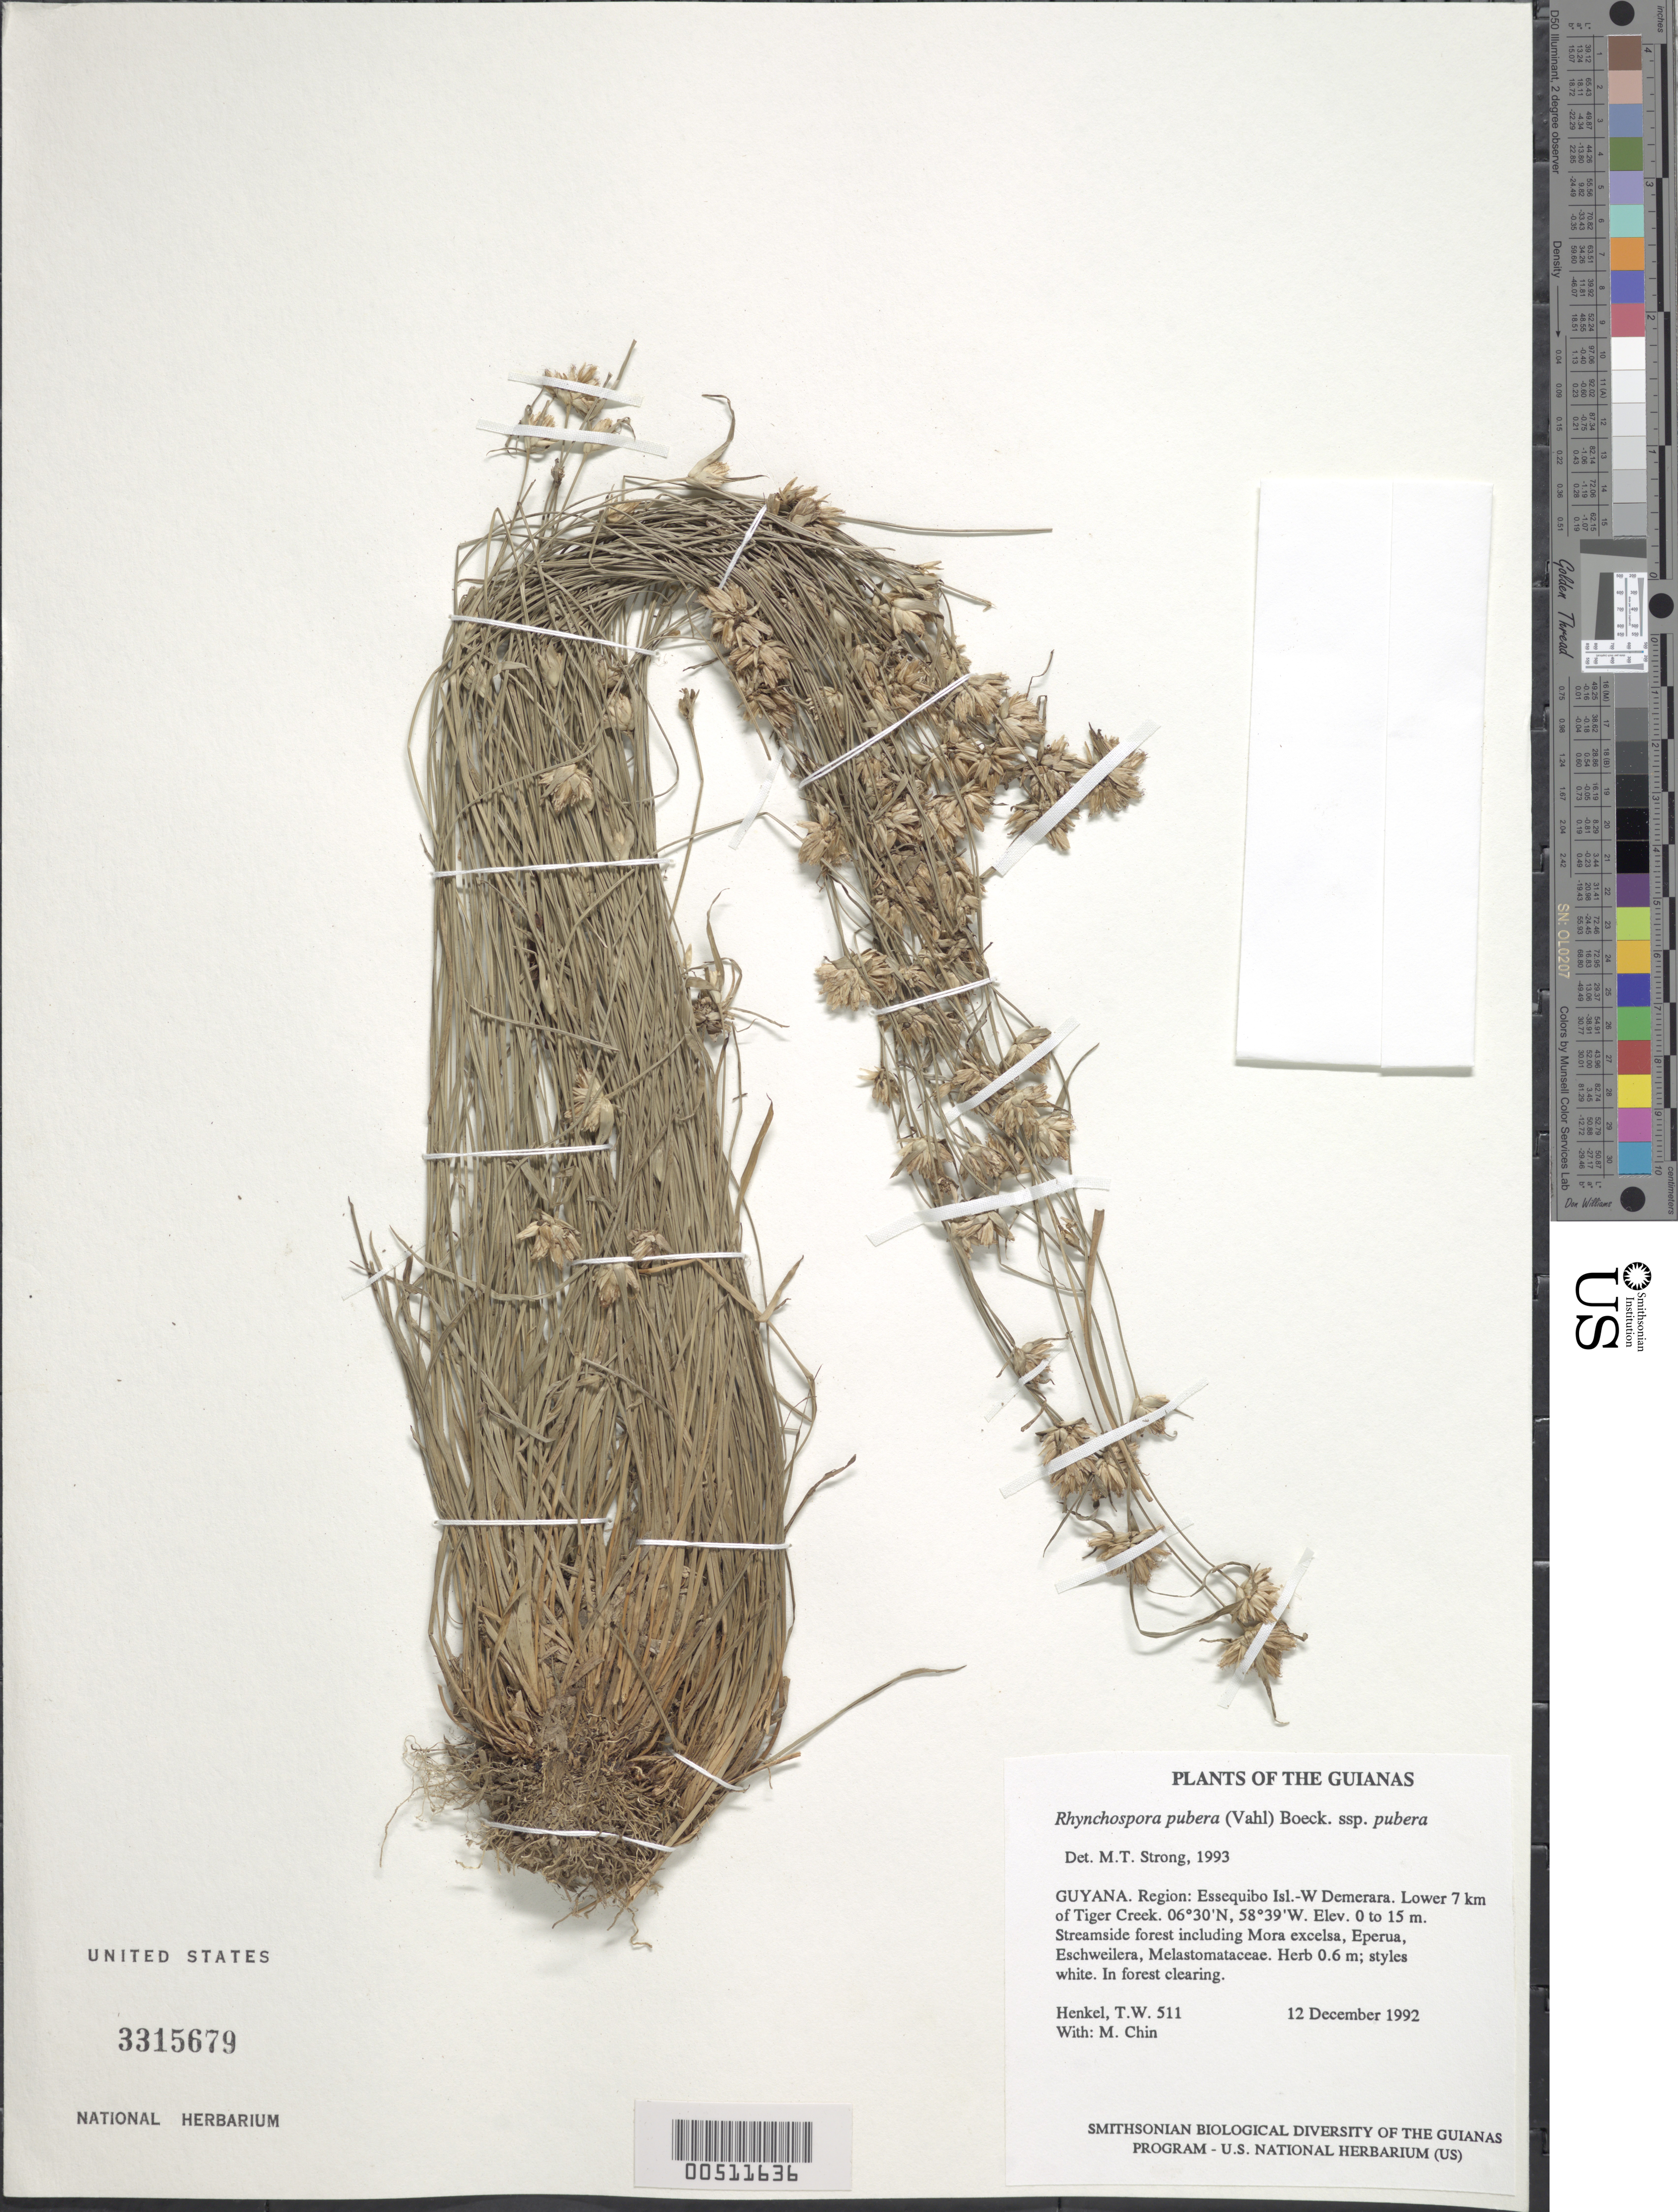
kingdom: Plantae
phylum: Tracheophyta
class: Liliopsida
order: Poales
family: Cyperaceae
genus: Rhynchospora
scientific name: Rhynchospora pubera subsp. pubera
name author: (Vahl) Boeckeler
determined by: Strong, M. T., (US), Smithsonian Institution - National Museum of Natural History (UNITED STATES)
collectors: T. Henkel & M. Chin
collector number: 511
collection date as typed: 12 December 1992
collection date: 1992-12-12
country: Guyana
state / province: Essequibo Isl-W. Demerara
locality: Lower 7 km of Tiger Creek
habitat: Streamside forest including Mora excelsa, Eperua, Eschweilera, Melastomataceae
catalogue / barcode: US 3315679